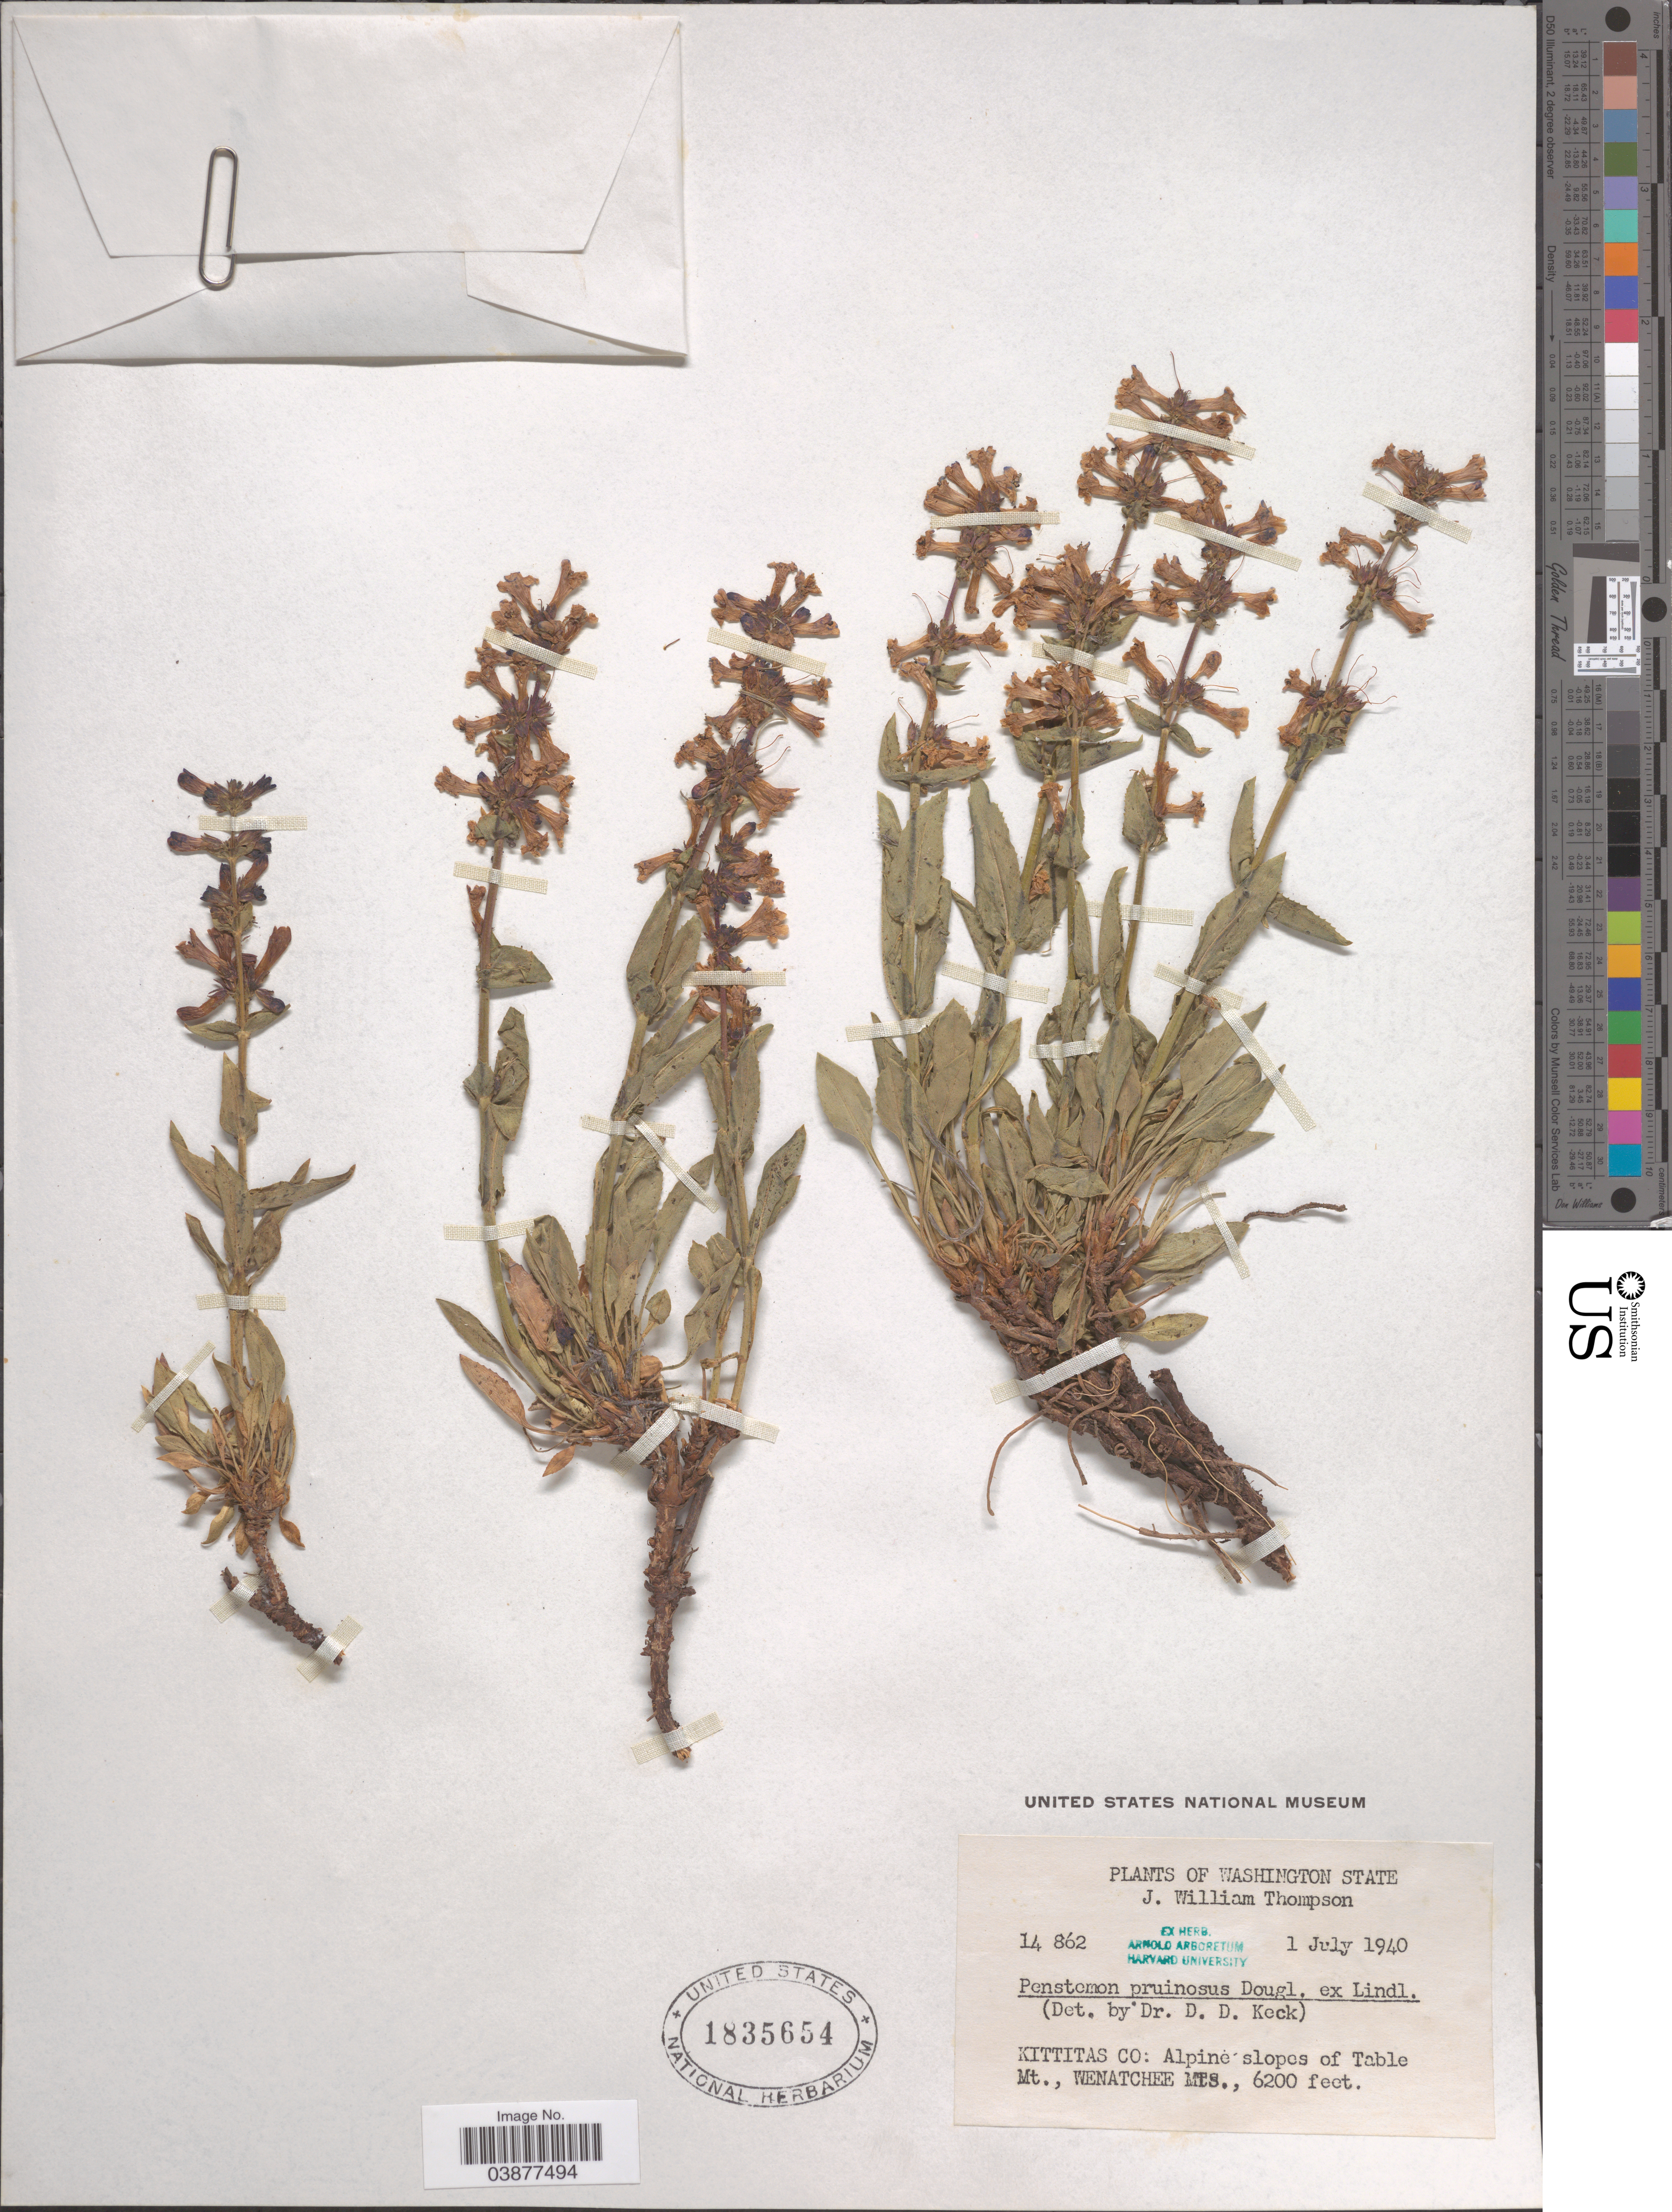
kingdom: Plantae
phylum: Tracheophyta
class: Magnoliopsida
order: Lamiales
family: Plantaginaceae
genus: Penstemon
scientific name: Penstemon pruinosus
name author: Douglas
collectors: J. W. Thompson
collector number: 14862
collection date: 1940-07-01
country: United States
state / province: Washington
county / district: Kittitas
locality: Kittitas Co: Alpine slopes of Table Mt., Wenatchee Mts.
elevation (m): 1890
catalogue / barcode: US 1835654